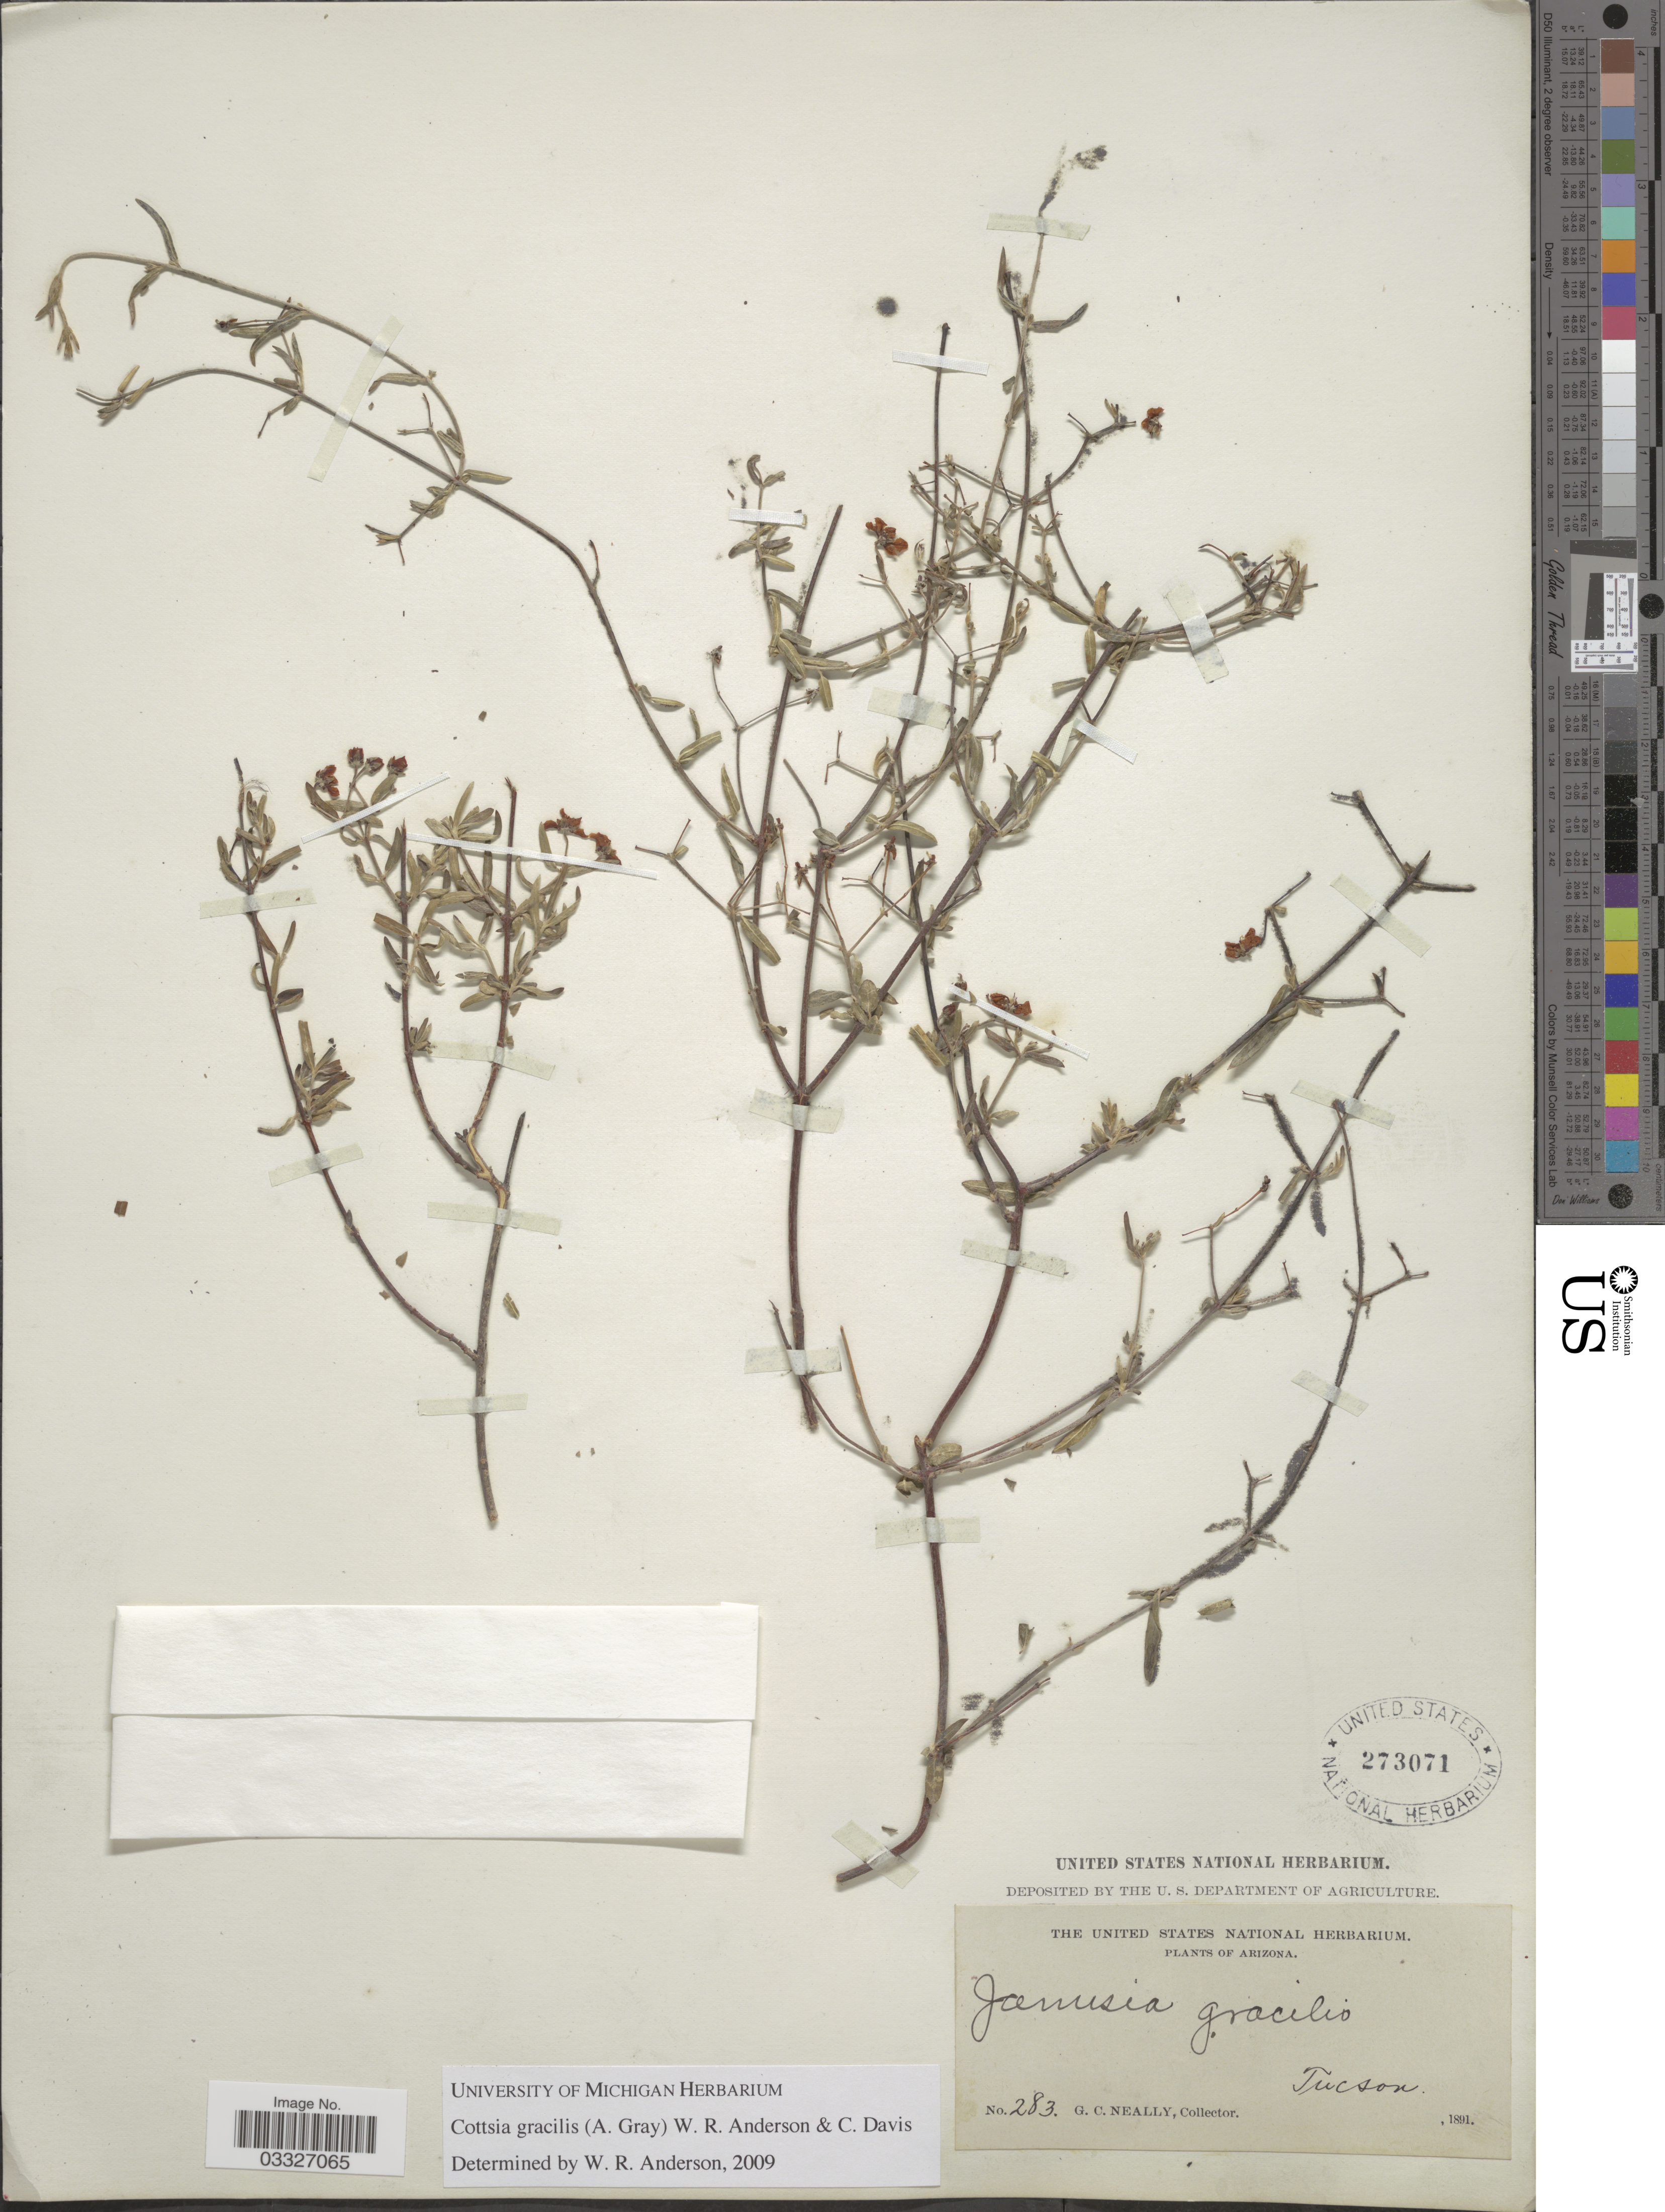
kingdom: Plantae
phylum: Tracheophyta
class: Magnoliopsida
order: Malpighiales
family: Malpighiaceae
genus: Cottsia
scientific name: Cottsia gracilis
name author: (A. Gray) W.R. Anderson & C. Davis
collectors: G. Neally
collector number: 283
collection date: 1891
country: United States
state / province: Arizona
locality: Tucson.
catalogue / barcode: US 273071